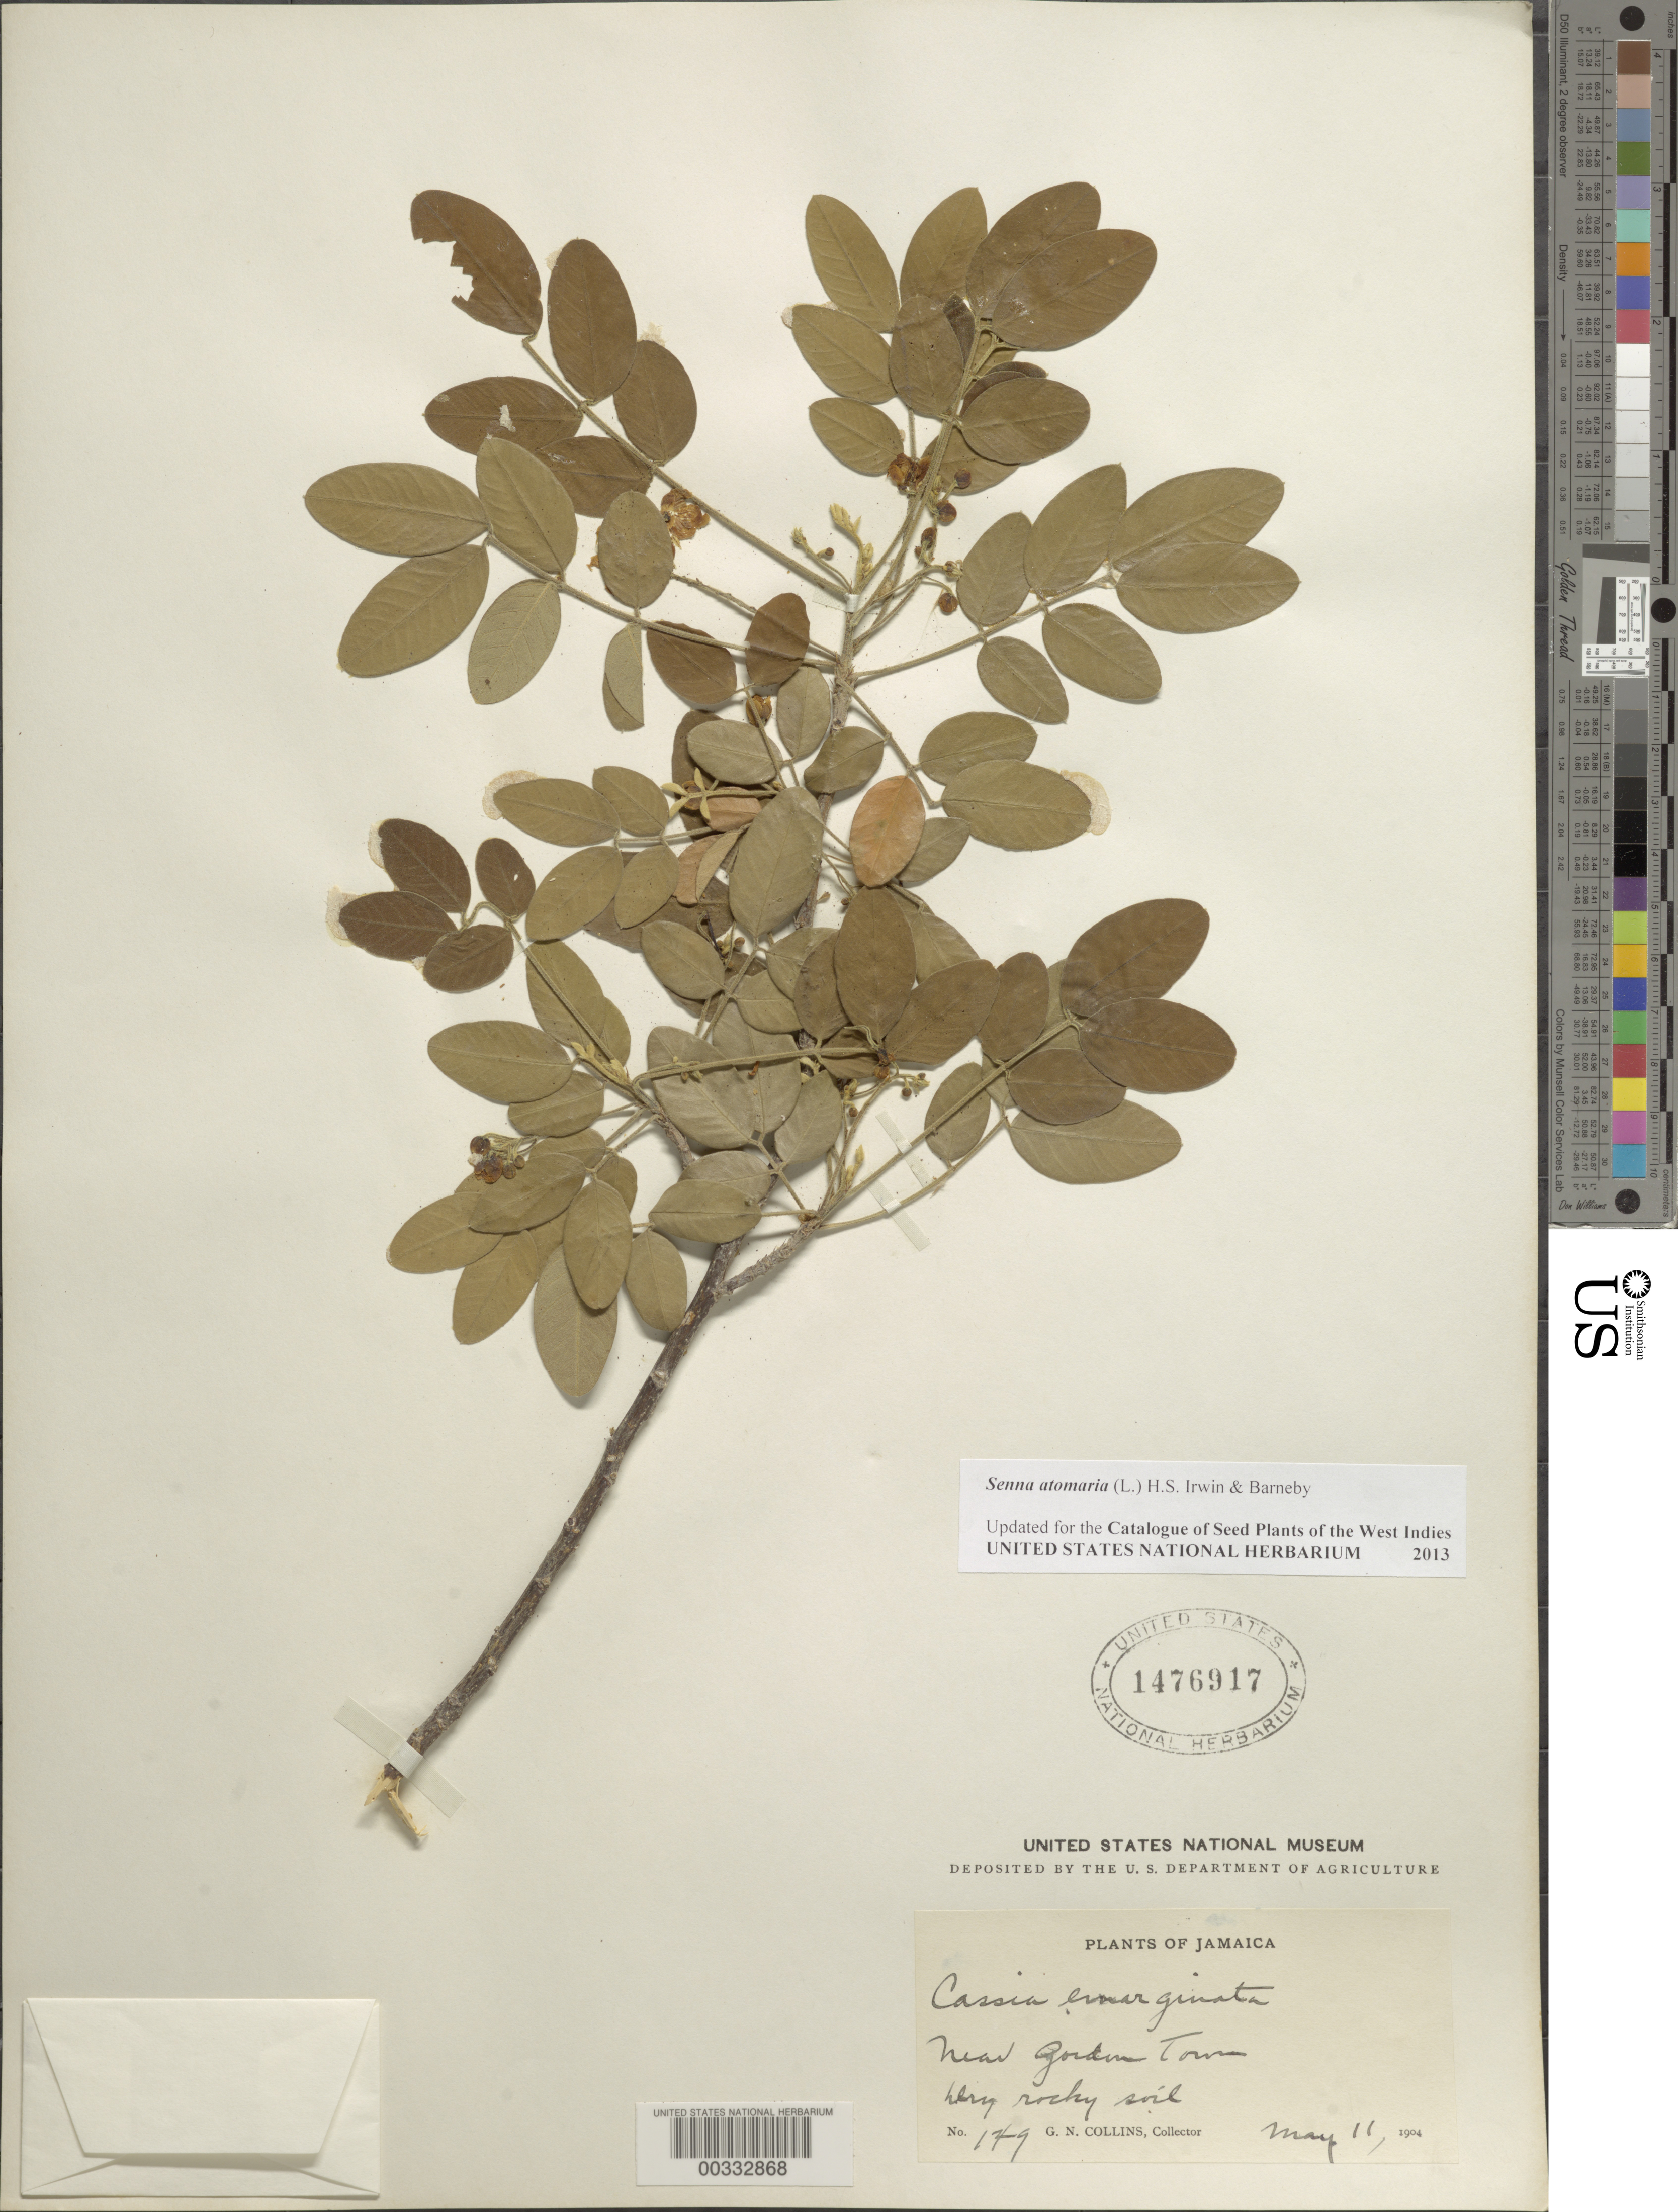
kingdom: Plantae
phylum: Tracheophyta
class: Magnoliopsida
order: Fabales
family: Fabaceae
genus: Senna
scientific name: Senna atomaria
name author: (L.) H.S. Irwin & Barneby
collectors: G. Collins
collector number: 149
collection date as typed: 11 May 1904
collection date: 1904-05-11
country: Jamaica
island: Greater Antilles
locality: Near gorden town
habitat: Dry rocky soil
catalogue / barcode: US 1476917